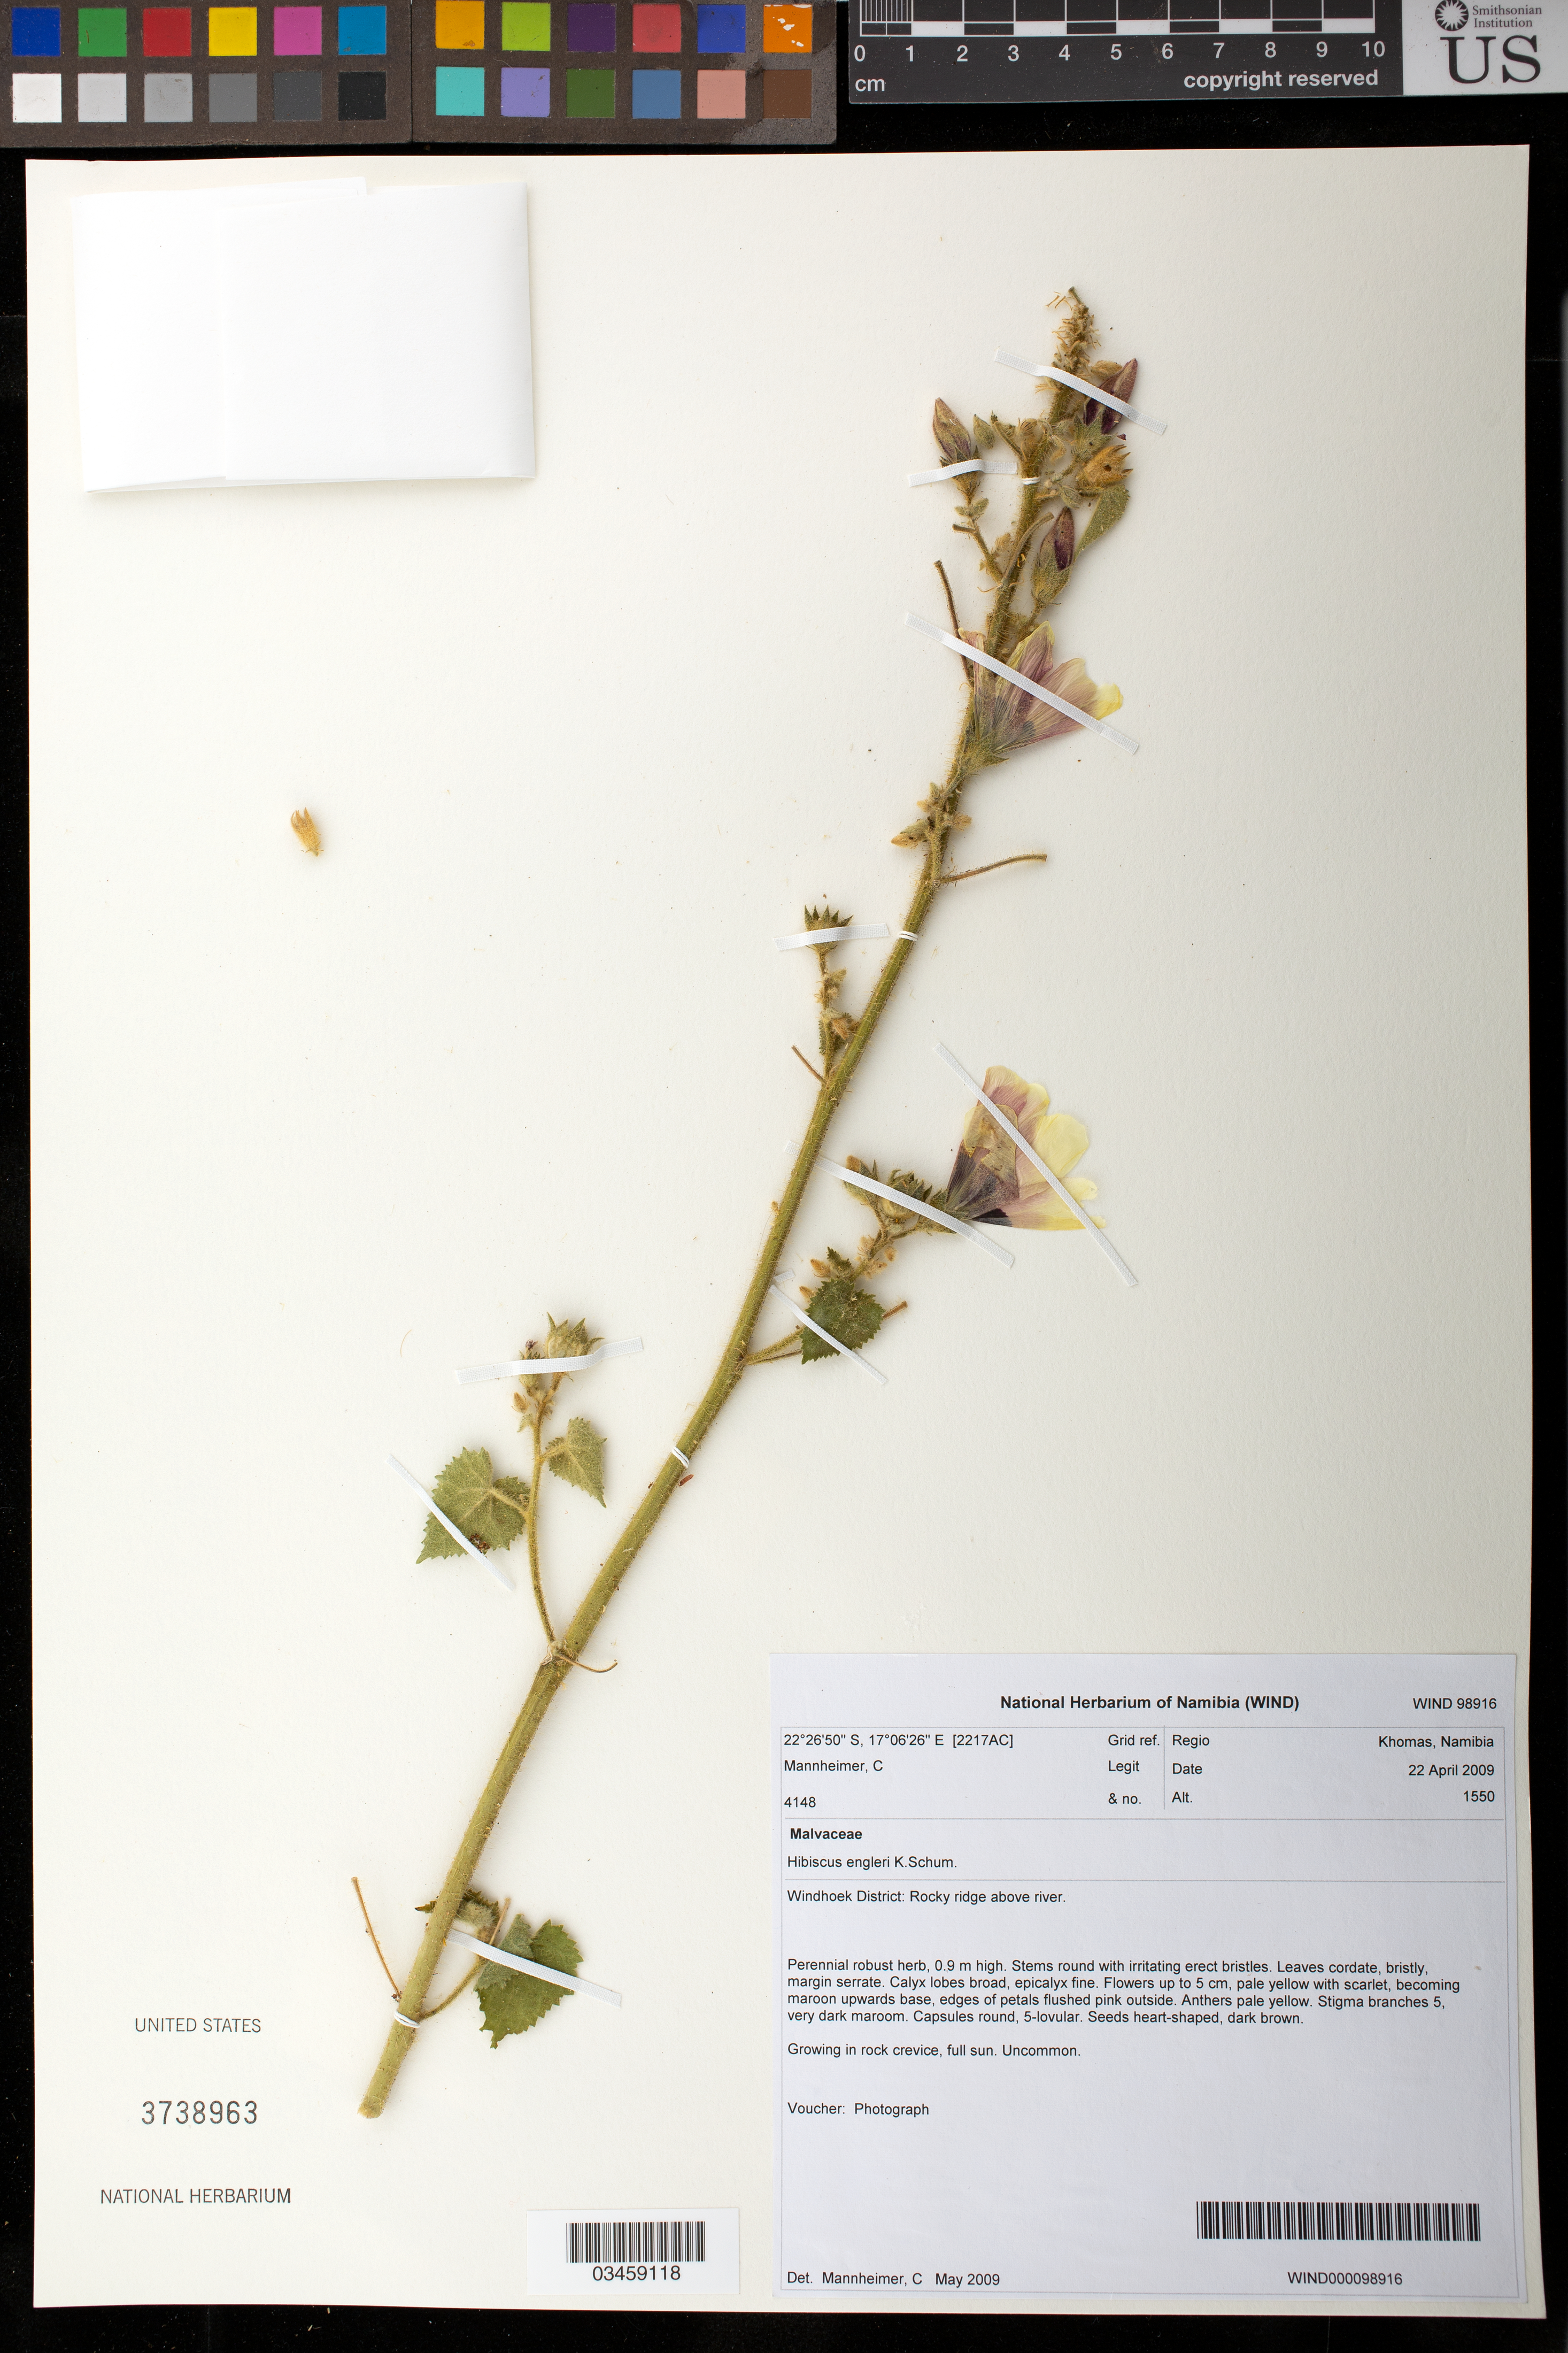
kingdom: Plantae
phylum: Tracheophyta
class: Magnoliopsida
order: Malvales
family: Malvaceae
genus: Hibiscus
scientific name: Hibiscus engleri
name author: K. Schum.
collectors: C. A. Mannheimer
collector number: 4148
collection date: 2009-04-22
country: Namibia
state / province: Khomas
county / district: Windhoek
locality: Rocky ridge above river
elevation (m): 1550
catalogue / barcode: US 3738963